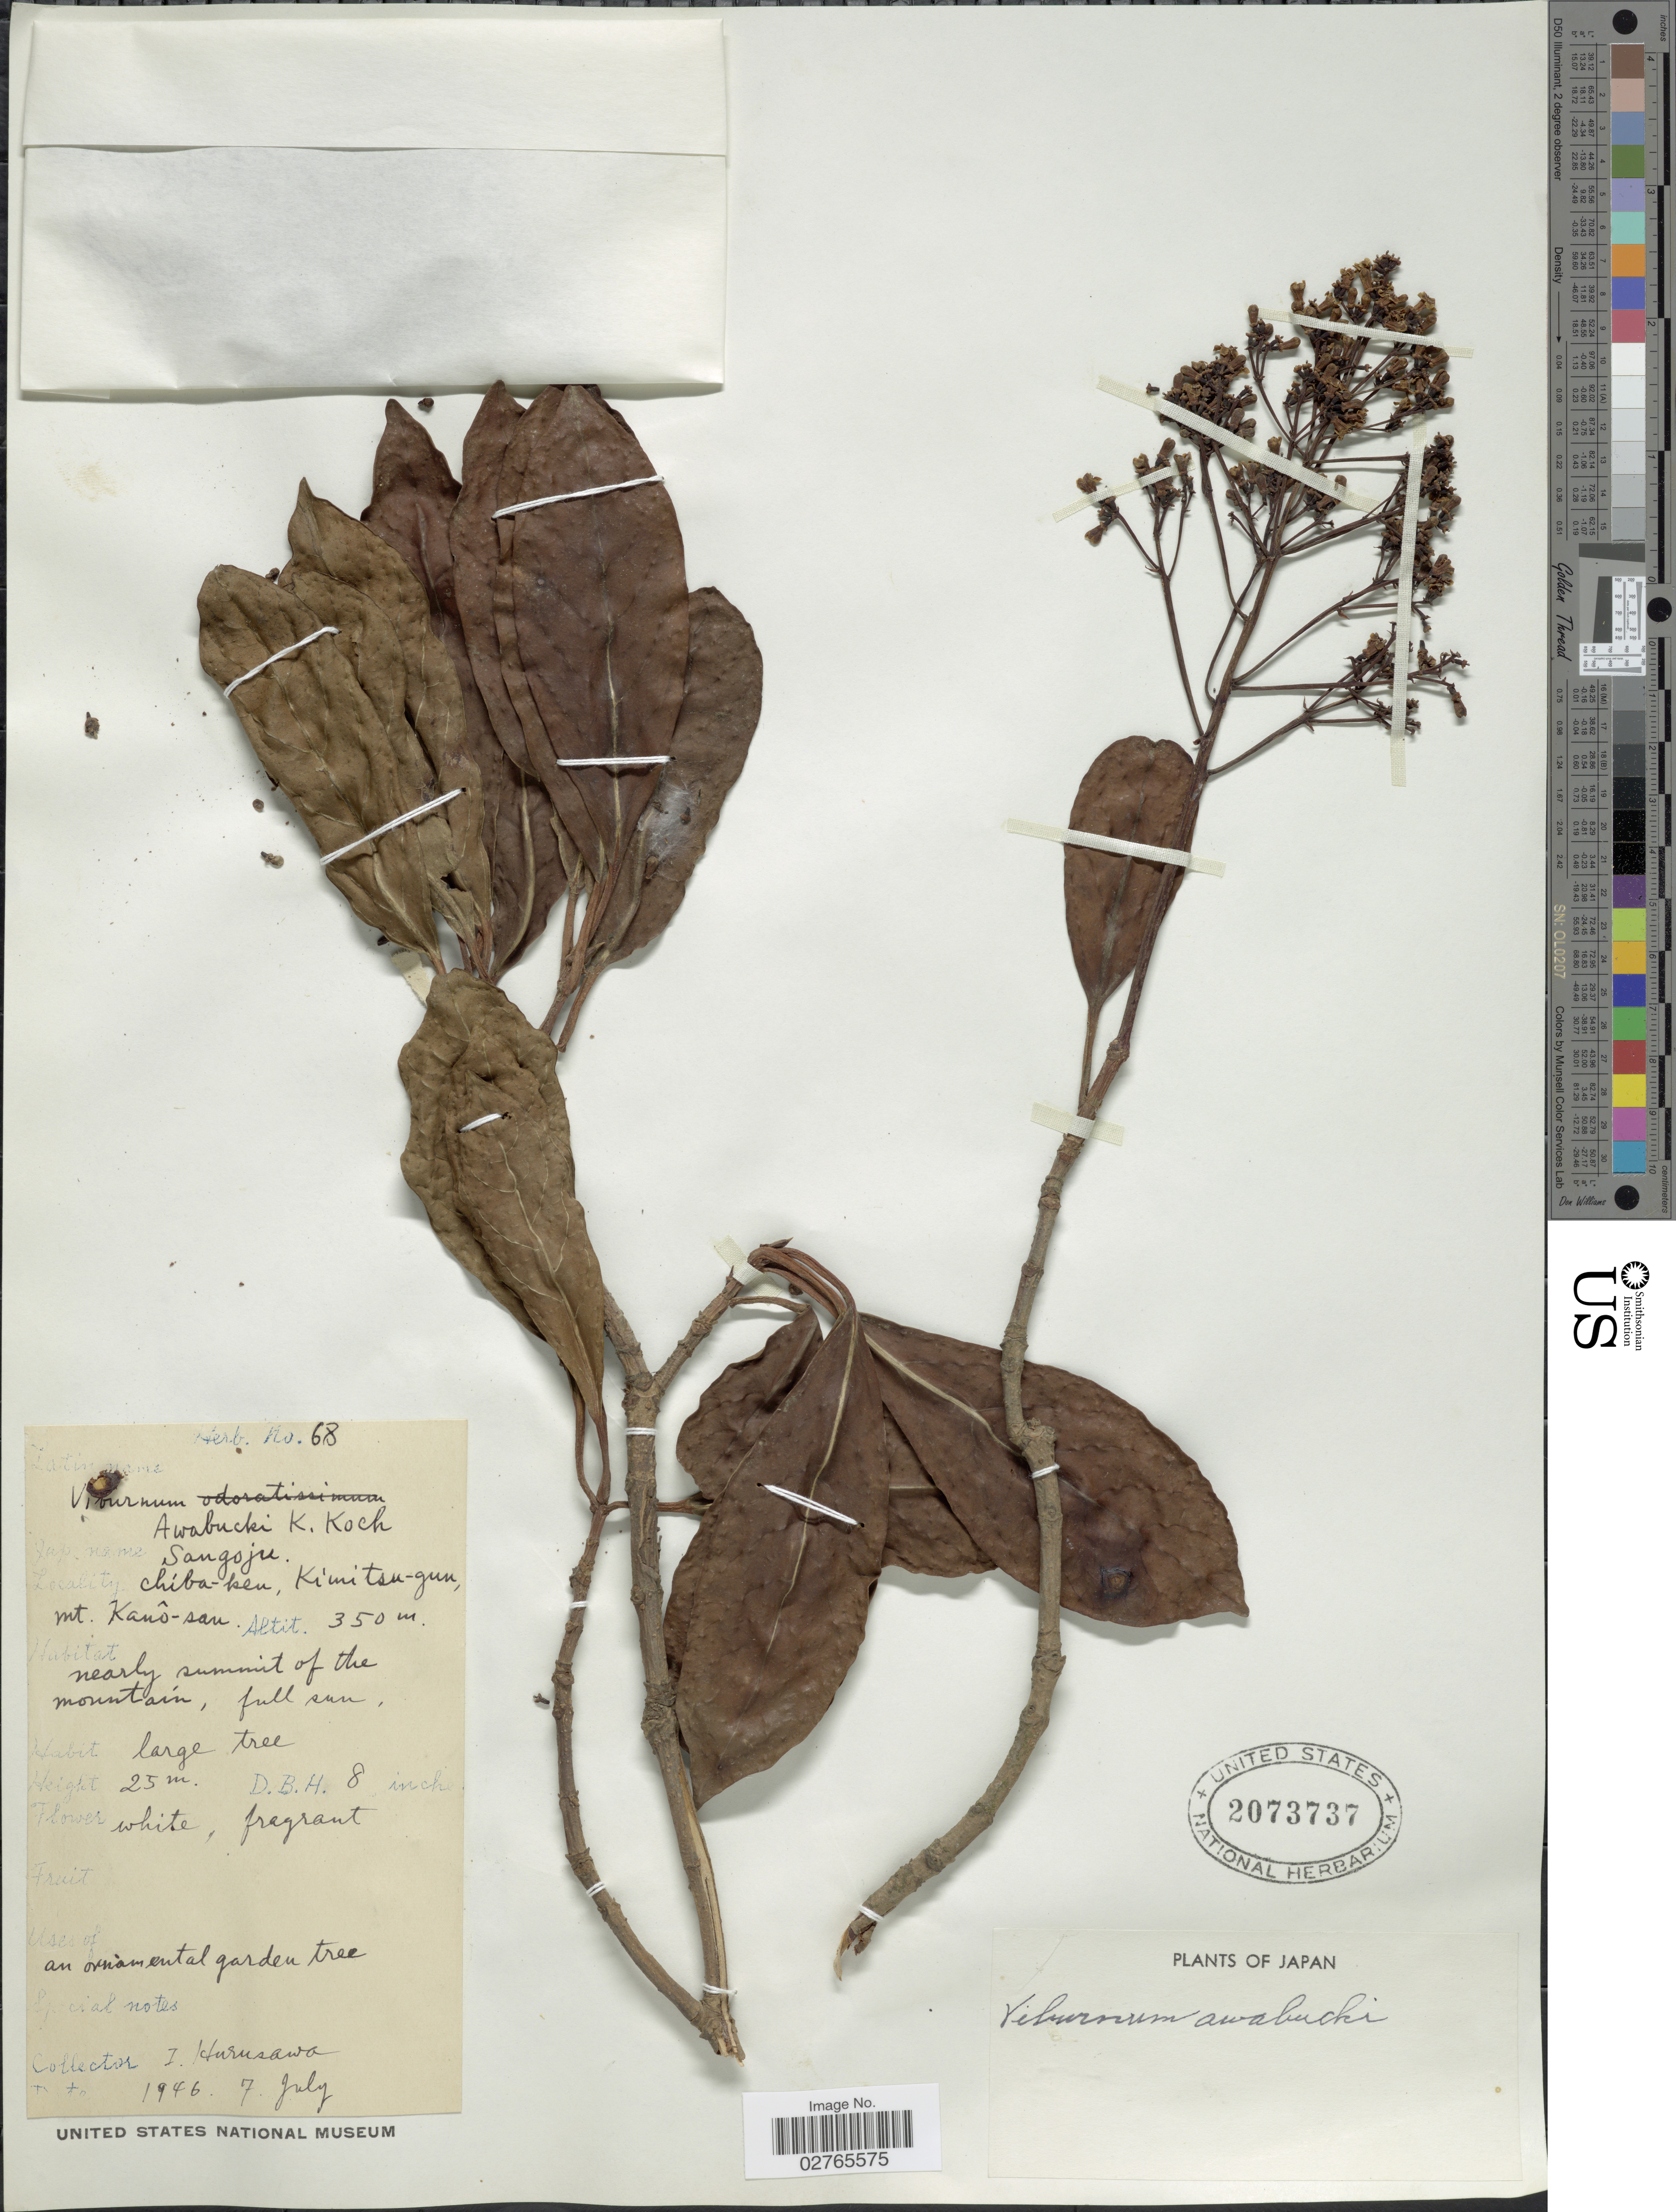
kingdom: Plantae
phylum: Tracheophyta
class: Magnoliopsida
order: Dipsacales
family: Viburnaceae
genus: Viburnum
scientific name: Viburnum awabuki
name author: K. Koch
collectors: I. Hurusawa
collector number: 68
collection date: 1946-07-07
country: Japan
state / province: Tiba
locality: Chiba-ken, Kimitsu-gun, Mt. Kanô-san.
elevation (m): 350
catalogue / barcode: US 2073737